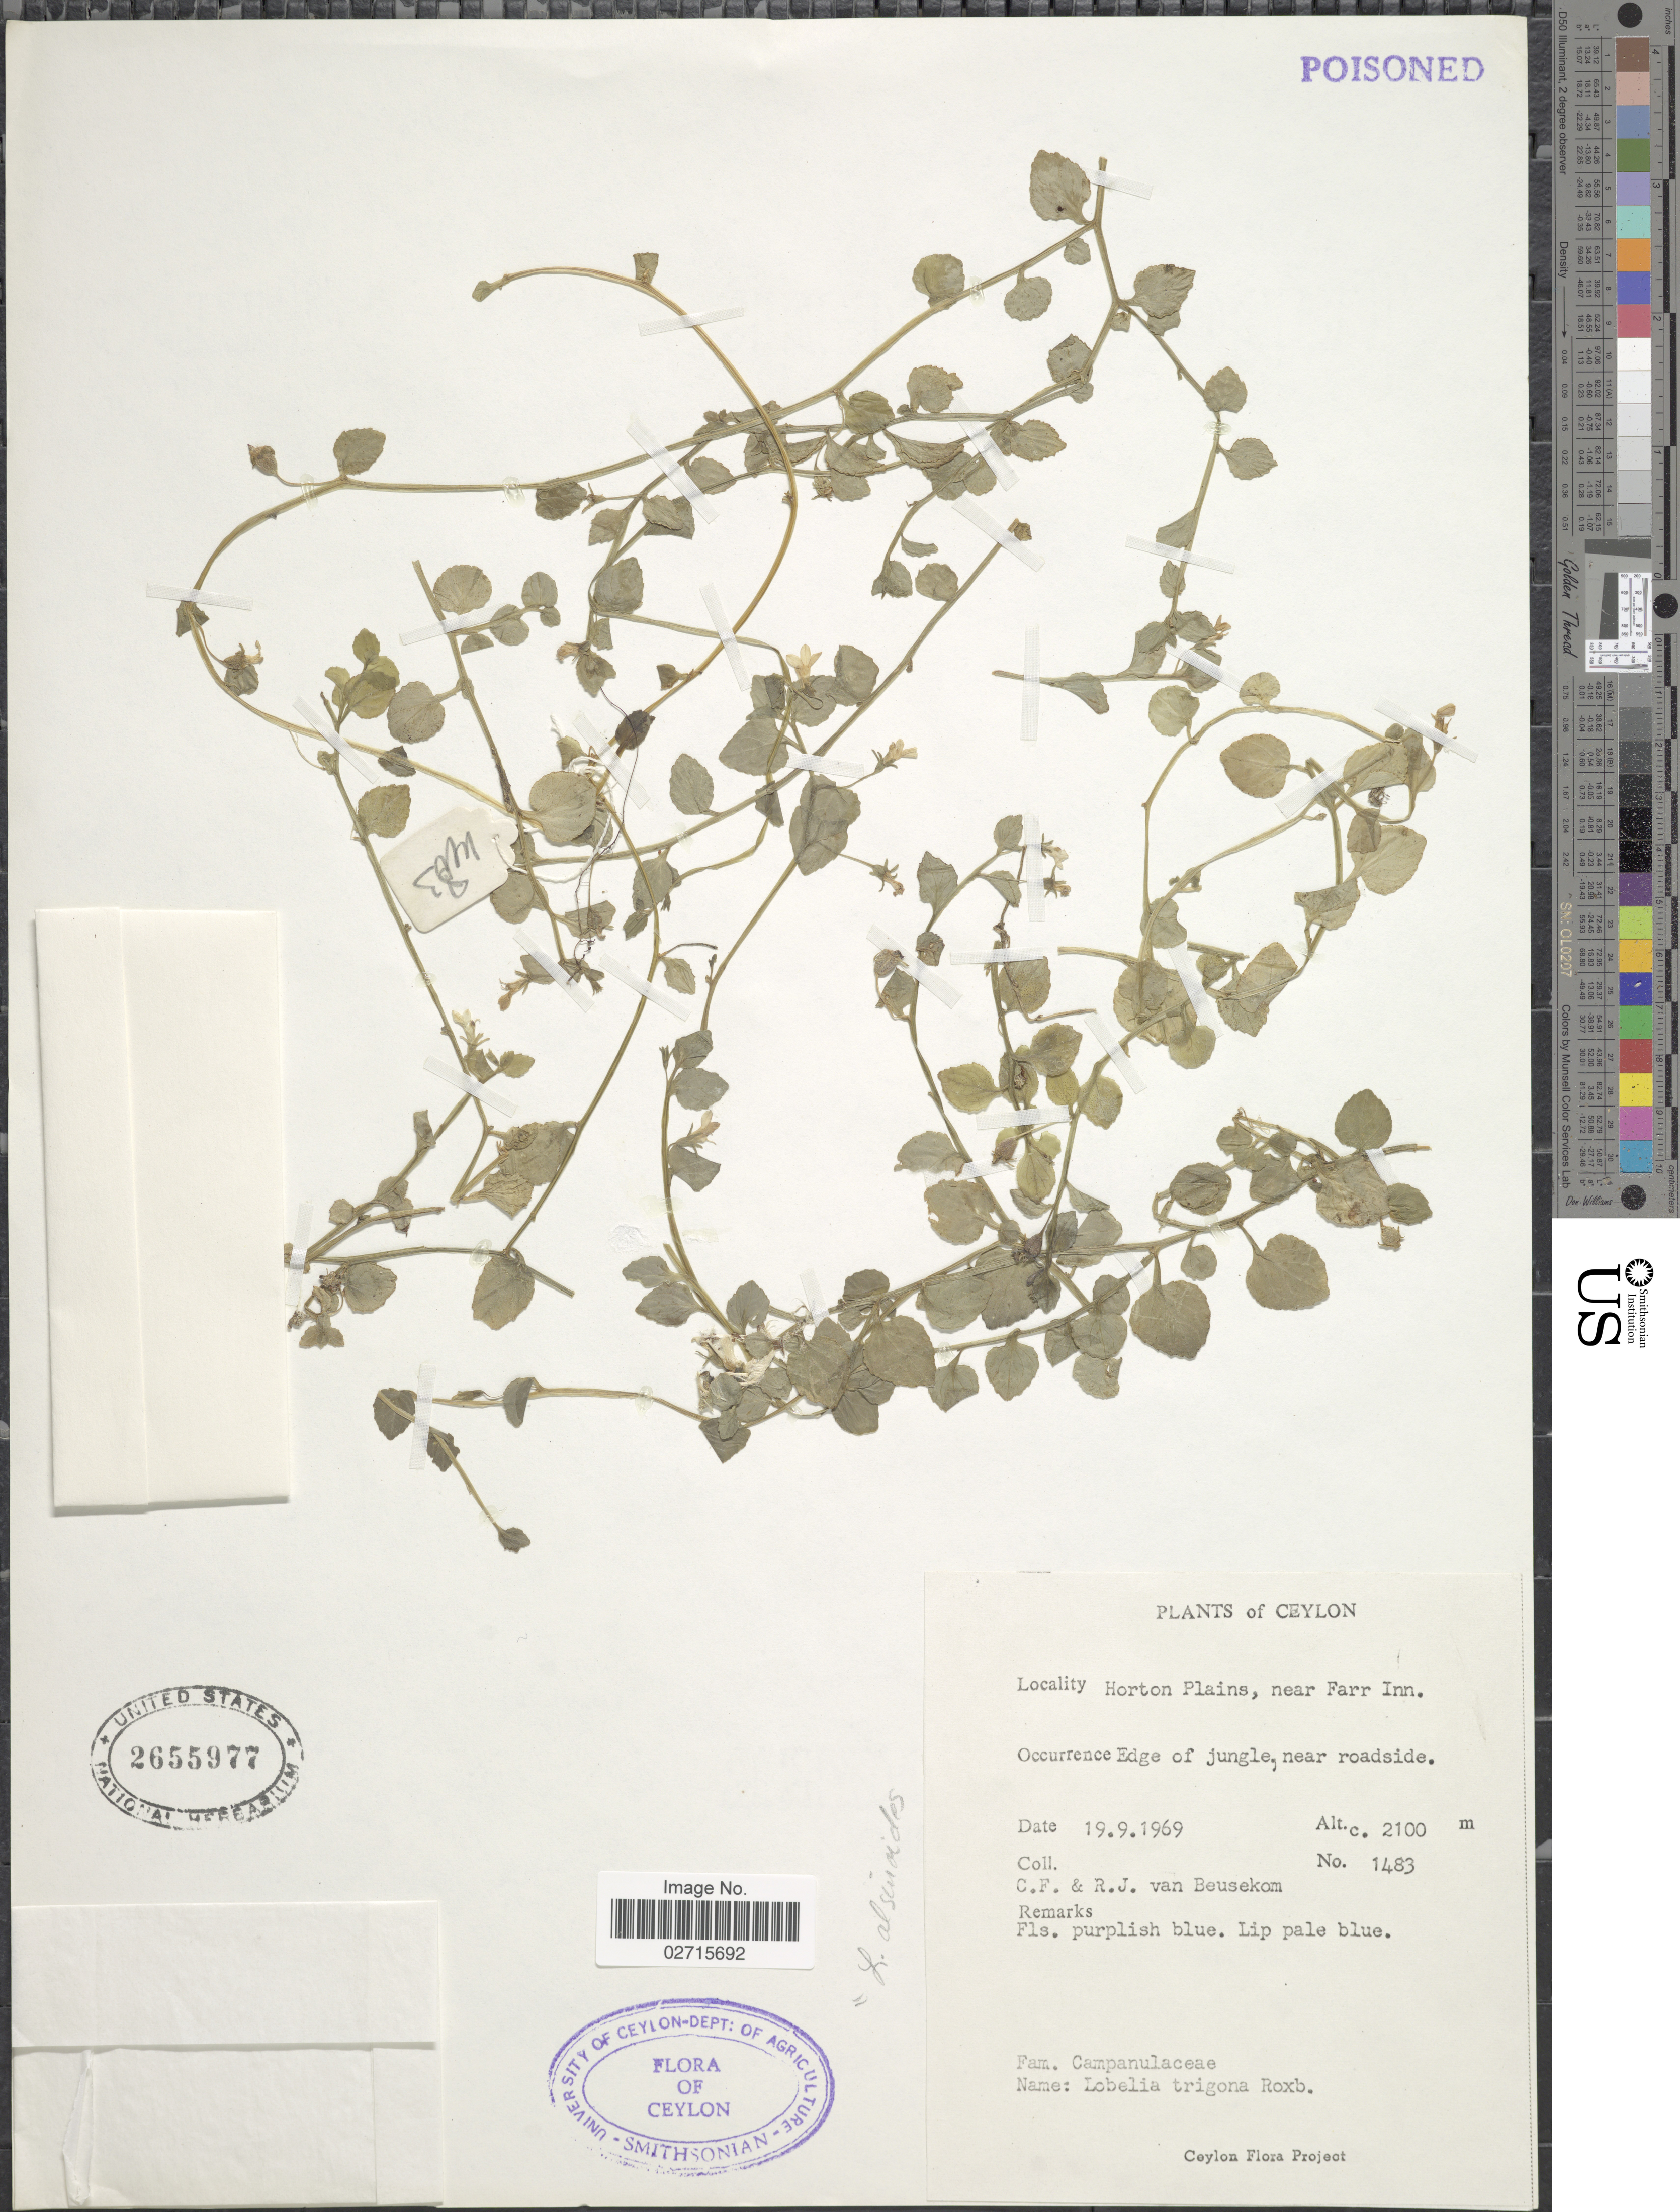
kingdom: Plantae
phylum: Tracheophyta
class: Magnoliopsida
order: Asterales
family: Campanulaceae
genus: Lobelia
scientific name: Lobelia alsinoides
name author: Lam.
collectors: C. F. Beusekom & R. Van Beusekom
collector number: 1483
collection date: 1969-09-19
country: Sri Lanka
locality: Ceylon. Horton Plains, near Farr Inn. Edge of jungle, near roadside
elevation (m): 2100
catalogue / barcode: US 2655977